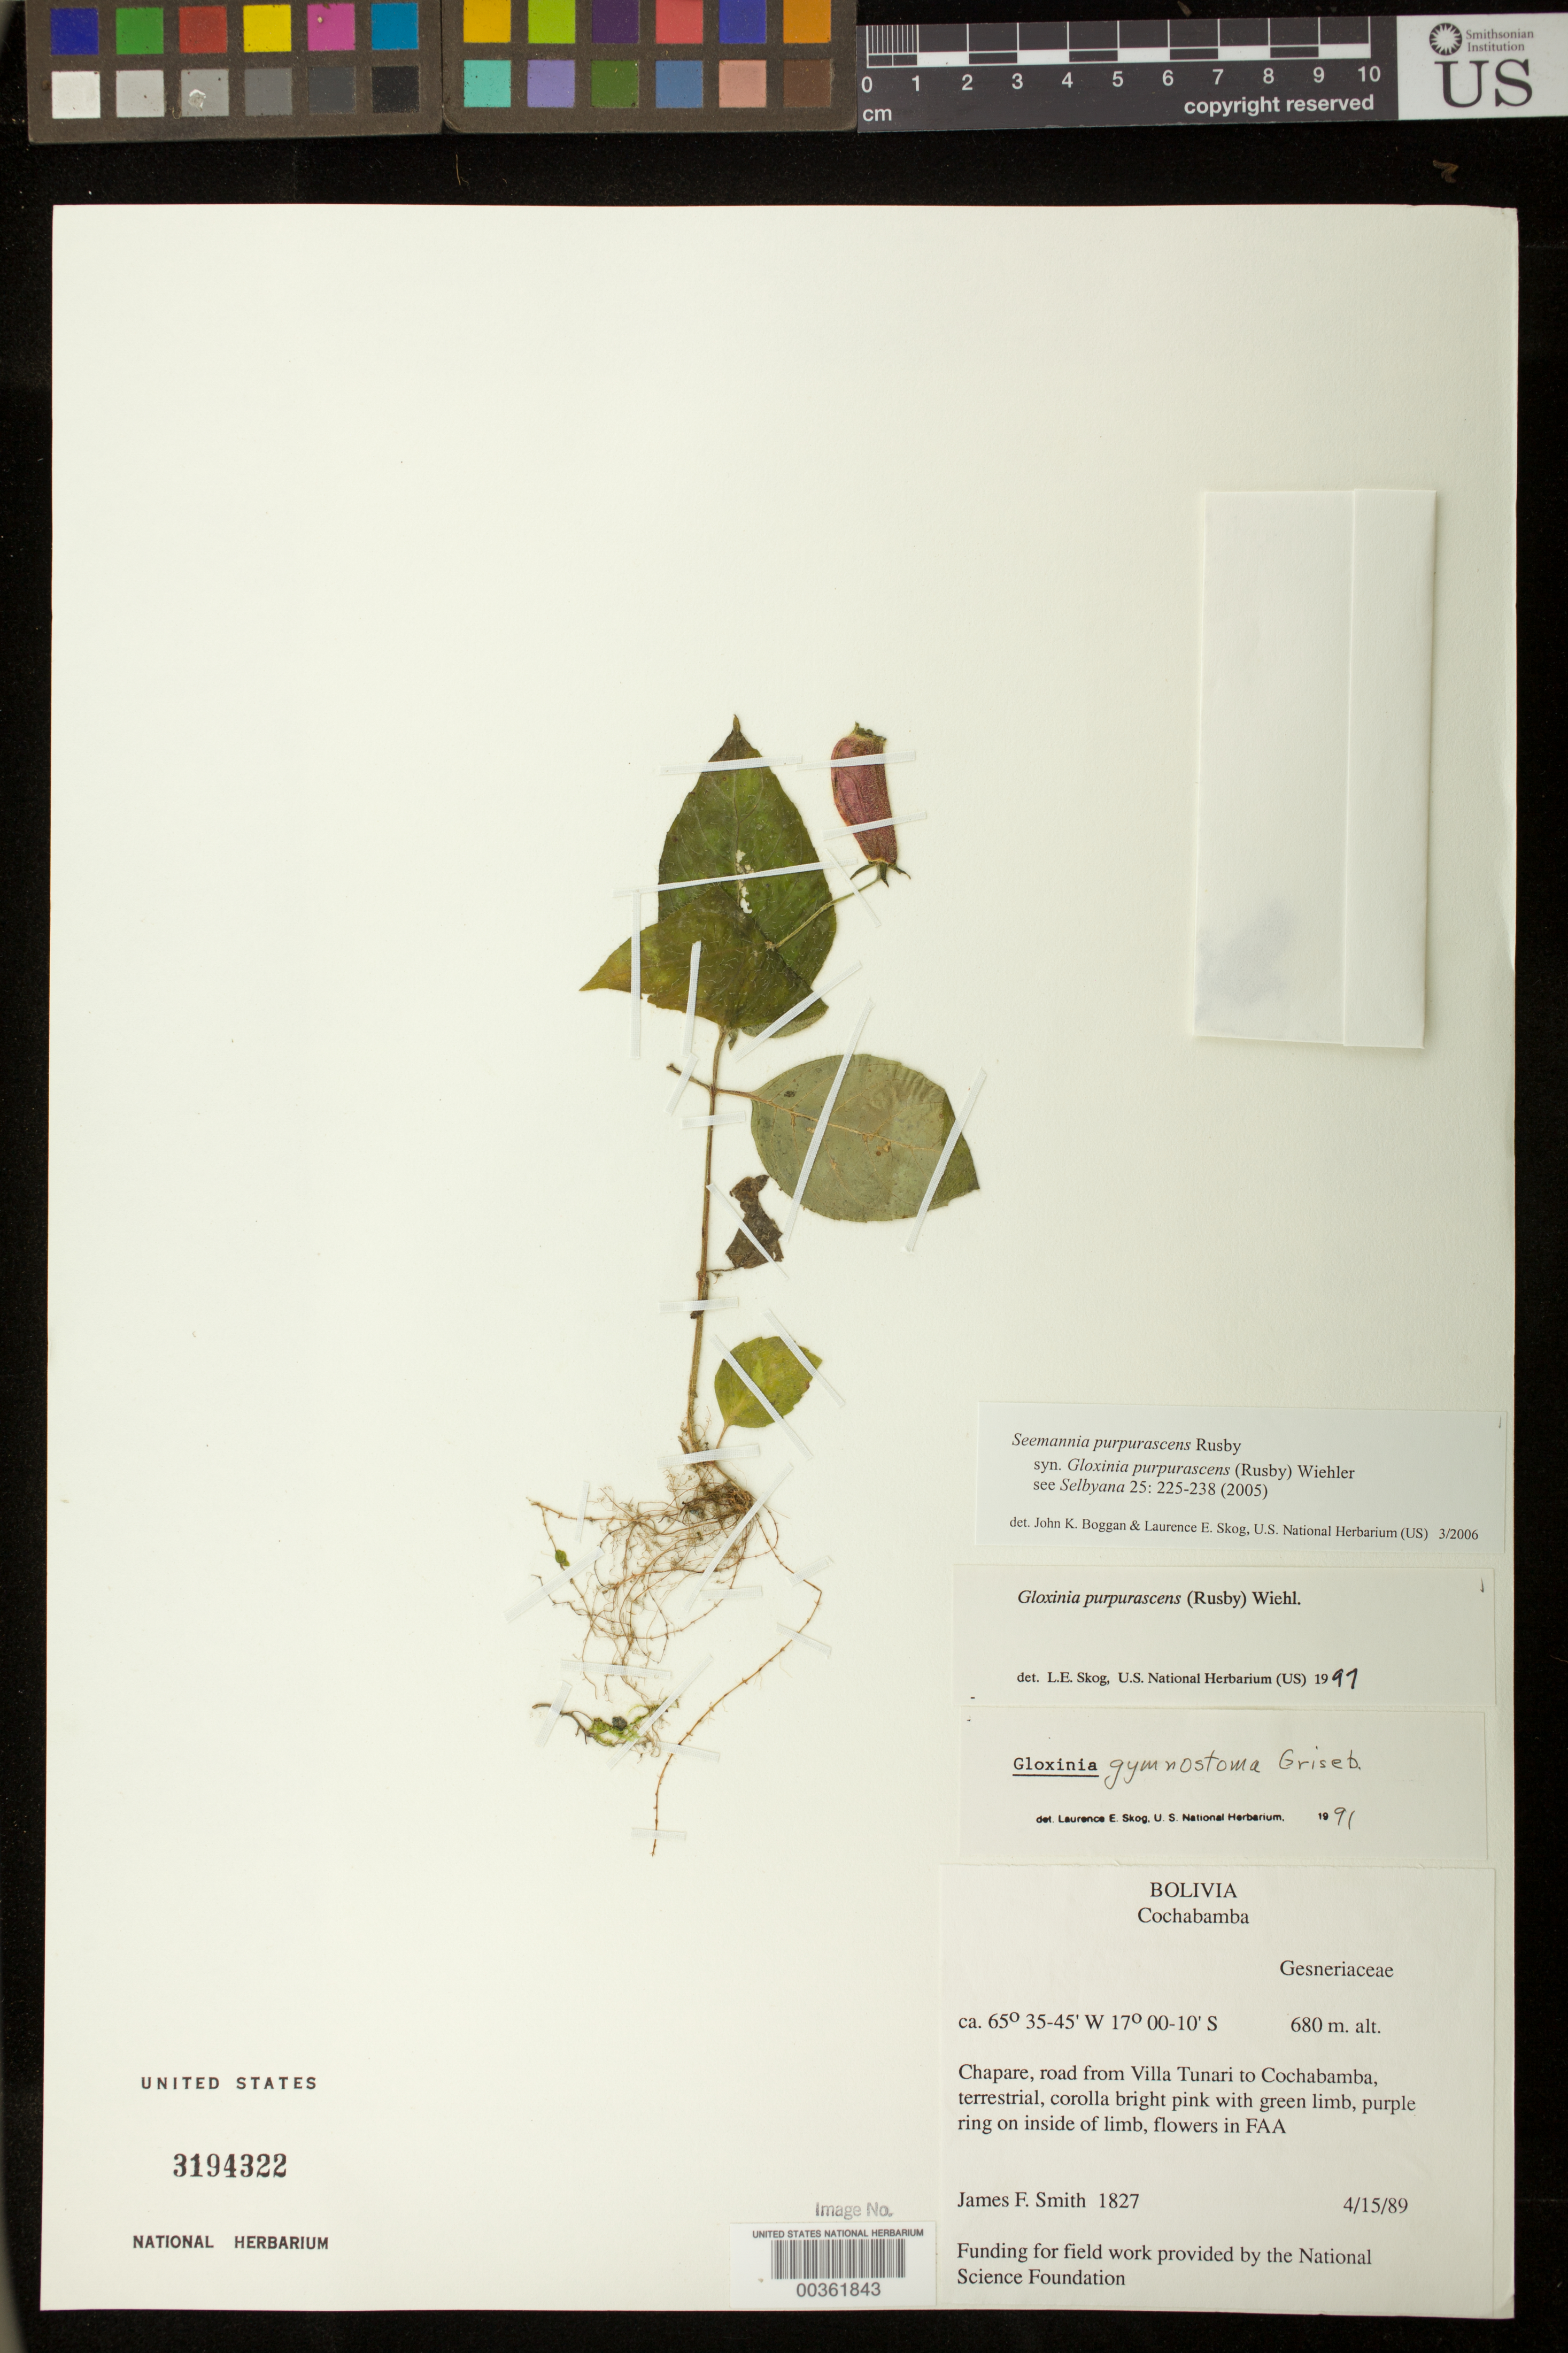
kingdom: Plantae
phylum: Tracheophyta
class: Magnoliopsida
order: Lamiales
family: Gesneriaceae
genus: Seemannia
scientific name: Seemannia purpurascens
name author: Rusby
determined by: Boggan, J. K.; Skog, L. E.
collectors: J. Smith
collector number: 1827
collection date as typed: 15 Apr 1989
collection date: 1989-04-15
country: Bolivia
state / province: Cochabamba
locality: Chapare, road from Villa Tunari to Cochabamba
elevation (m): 680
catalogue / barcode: US 3194322